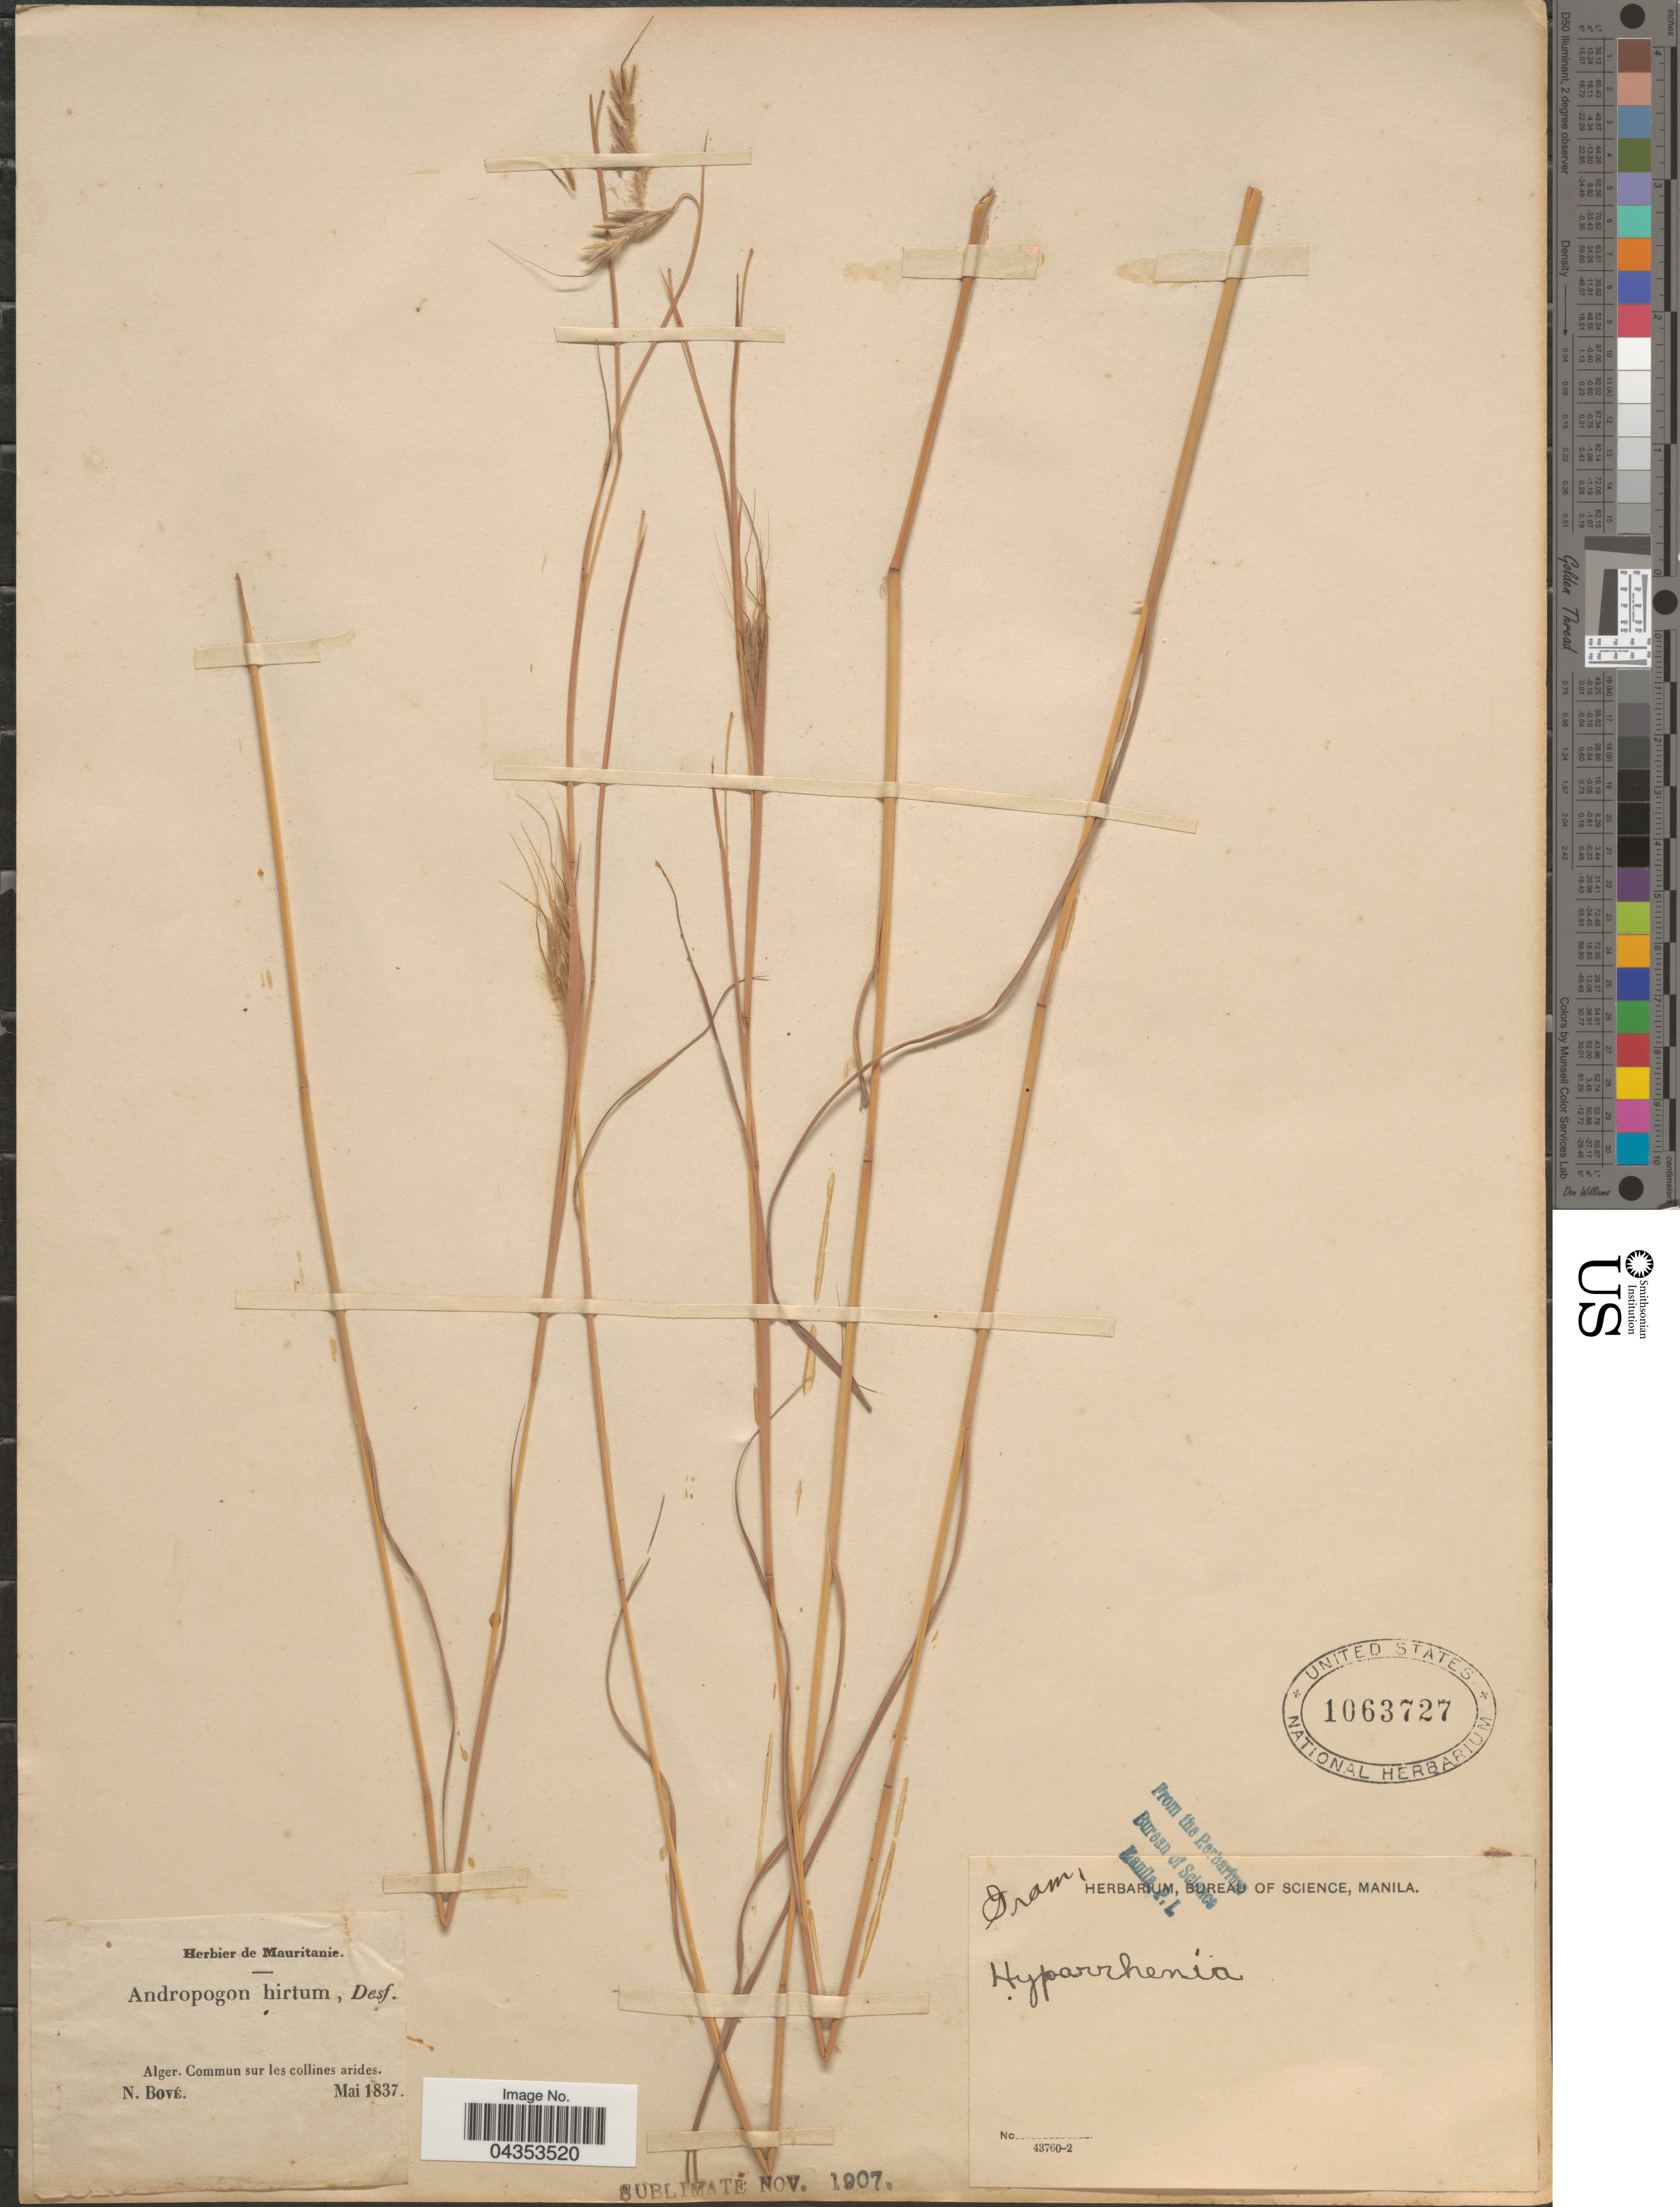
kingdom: Plantae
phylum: Tracheophyta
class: Liliopsida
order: Poales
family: Poaceae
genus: Hyparrhenia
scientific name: Hyparrhenia hirta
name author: (L.) Stapf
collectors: N. Bové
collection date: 1837-05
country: Algeria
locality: Alger. Commun sur les collines arides.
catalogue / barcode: US 1063727